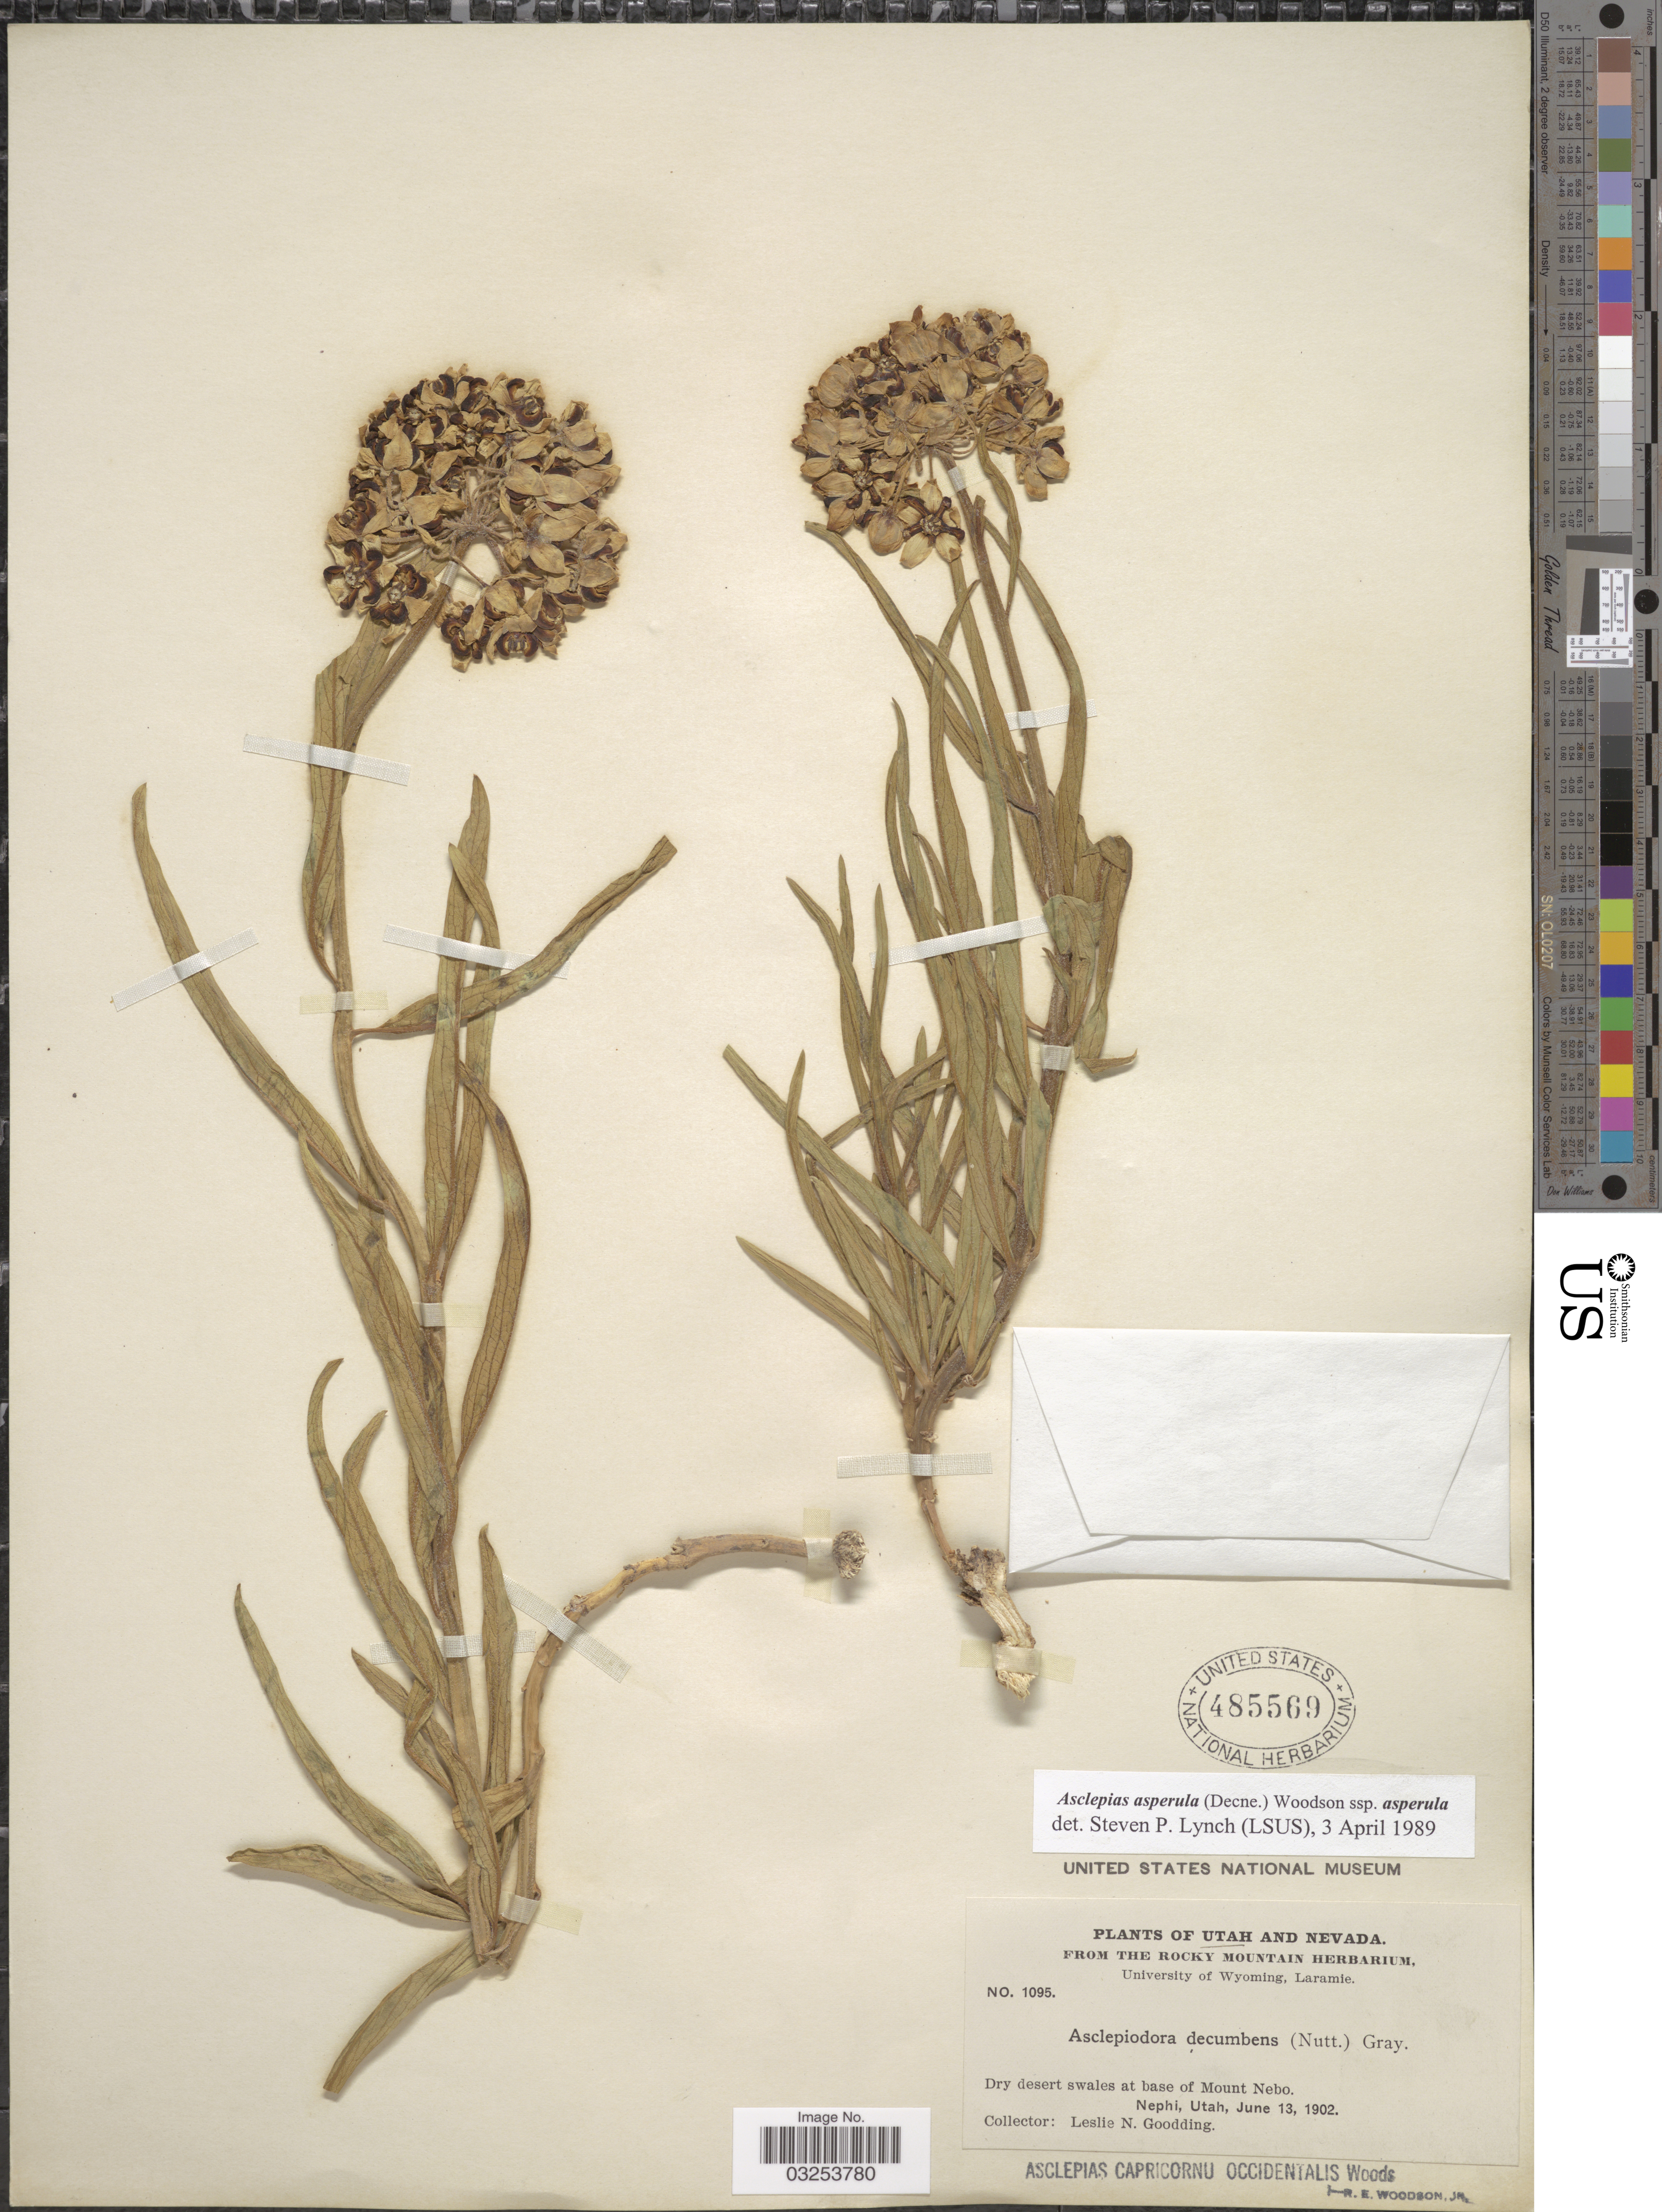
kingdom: Plantae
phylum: Tracheophyta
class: Magnoliopsida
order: Gentianales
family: Apocynaceae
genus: Asclepias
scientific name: Asclepias asperula subsp. asperula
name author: (Decne.) Woodson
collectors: L. N. Goodding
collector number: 1095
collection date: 1902-06-13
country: United States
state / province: Utah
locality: Dry desert swales at base of Mount Nebo. Nephi.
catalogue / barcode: US 485569